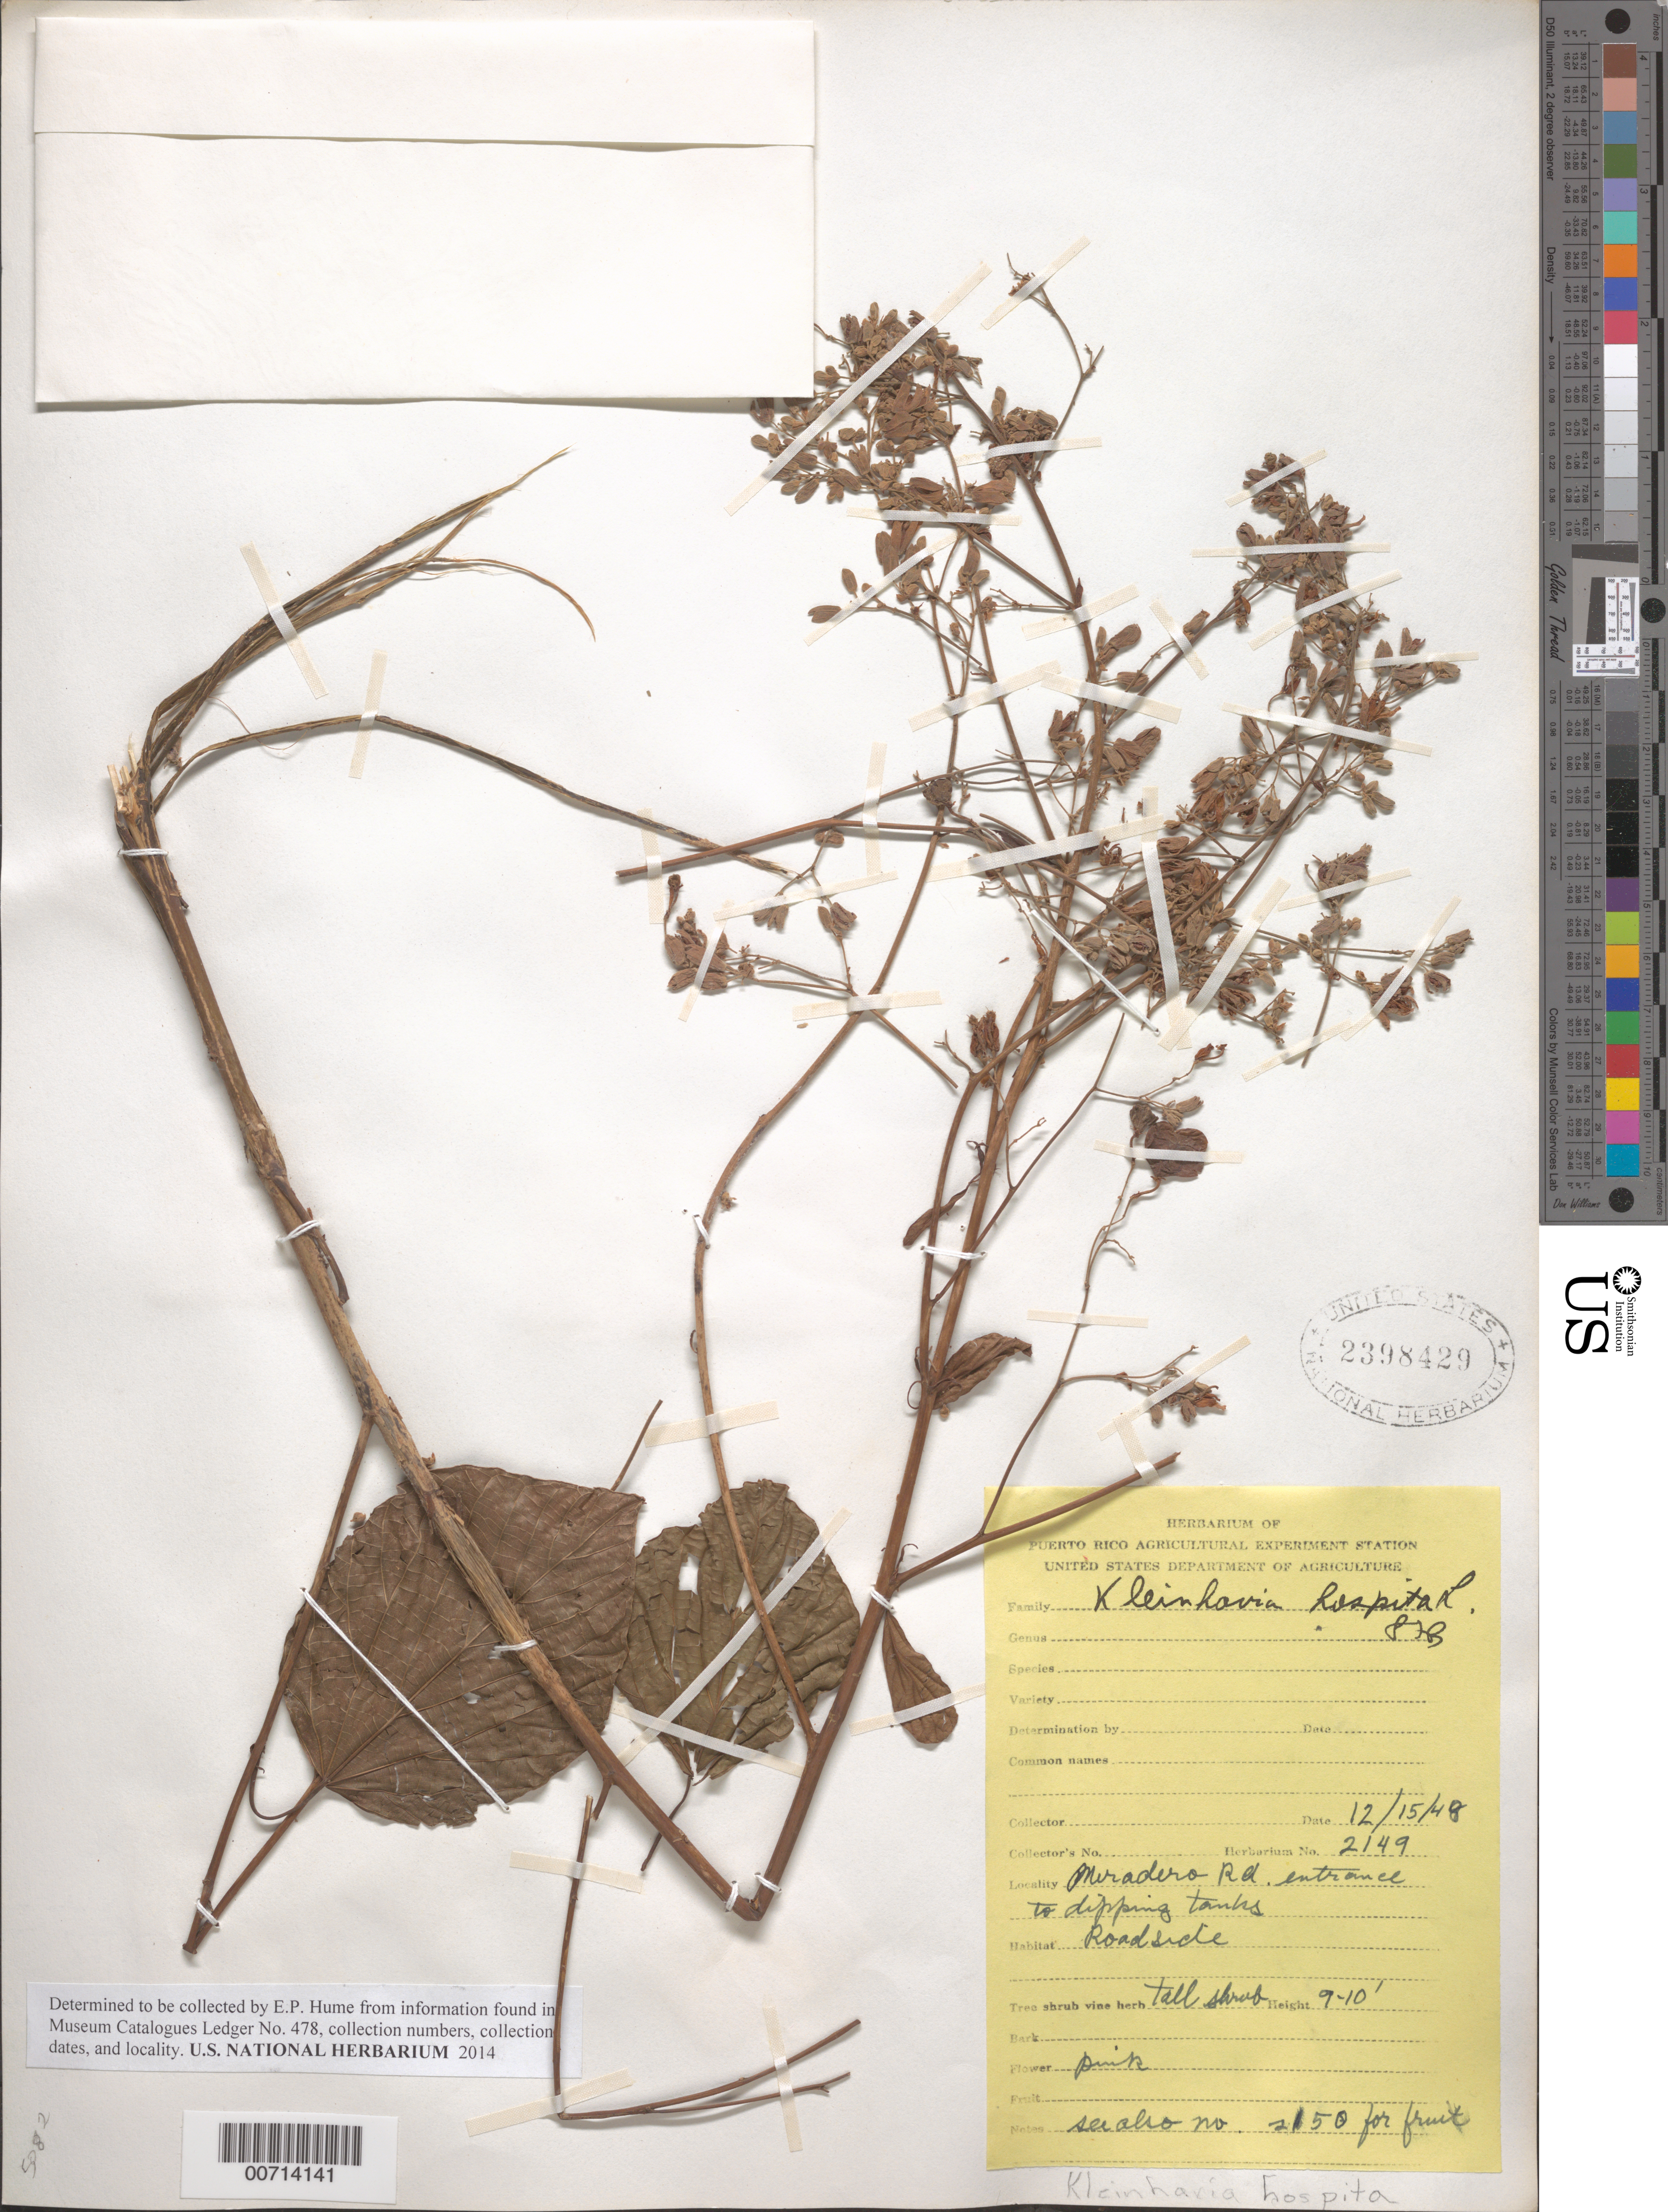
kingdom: Plantae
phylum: Tracheophyta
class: Magnoliopsida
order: Malvales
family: Malvaceae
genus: Kleinhovia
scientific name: Kleinhovia hospita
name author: L.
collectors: E. P. Hume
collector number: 2149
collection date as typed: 15 Dec 1948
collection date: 1948-12-15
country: Puerto Rico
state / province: Mayagüez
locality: Miradora Road, entrance to dipping tanks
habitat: Roadside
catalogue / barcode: US 2398429